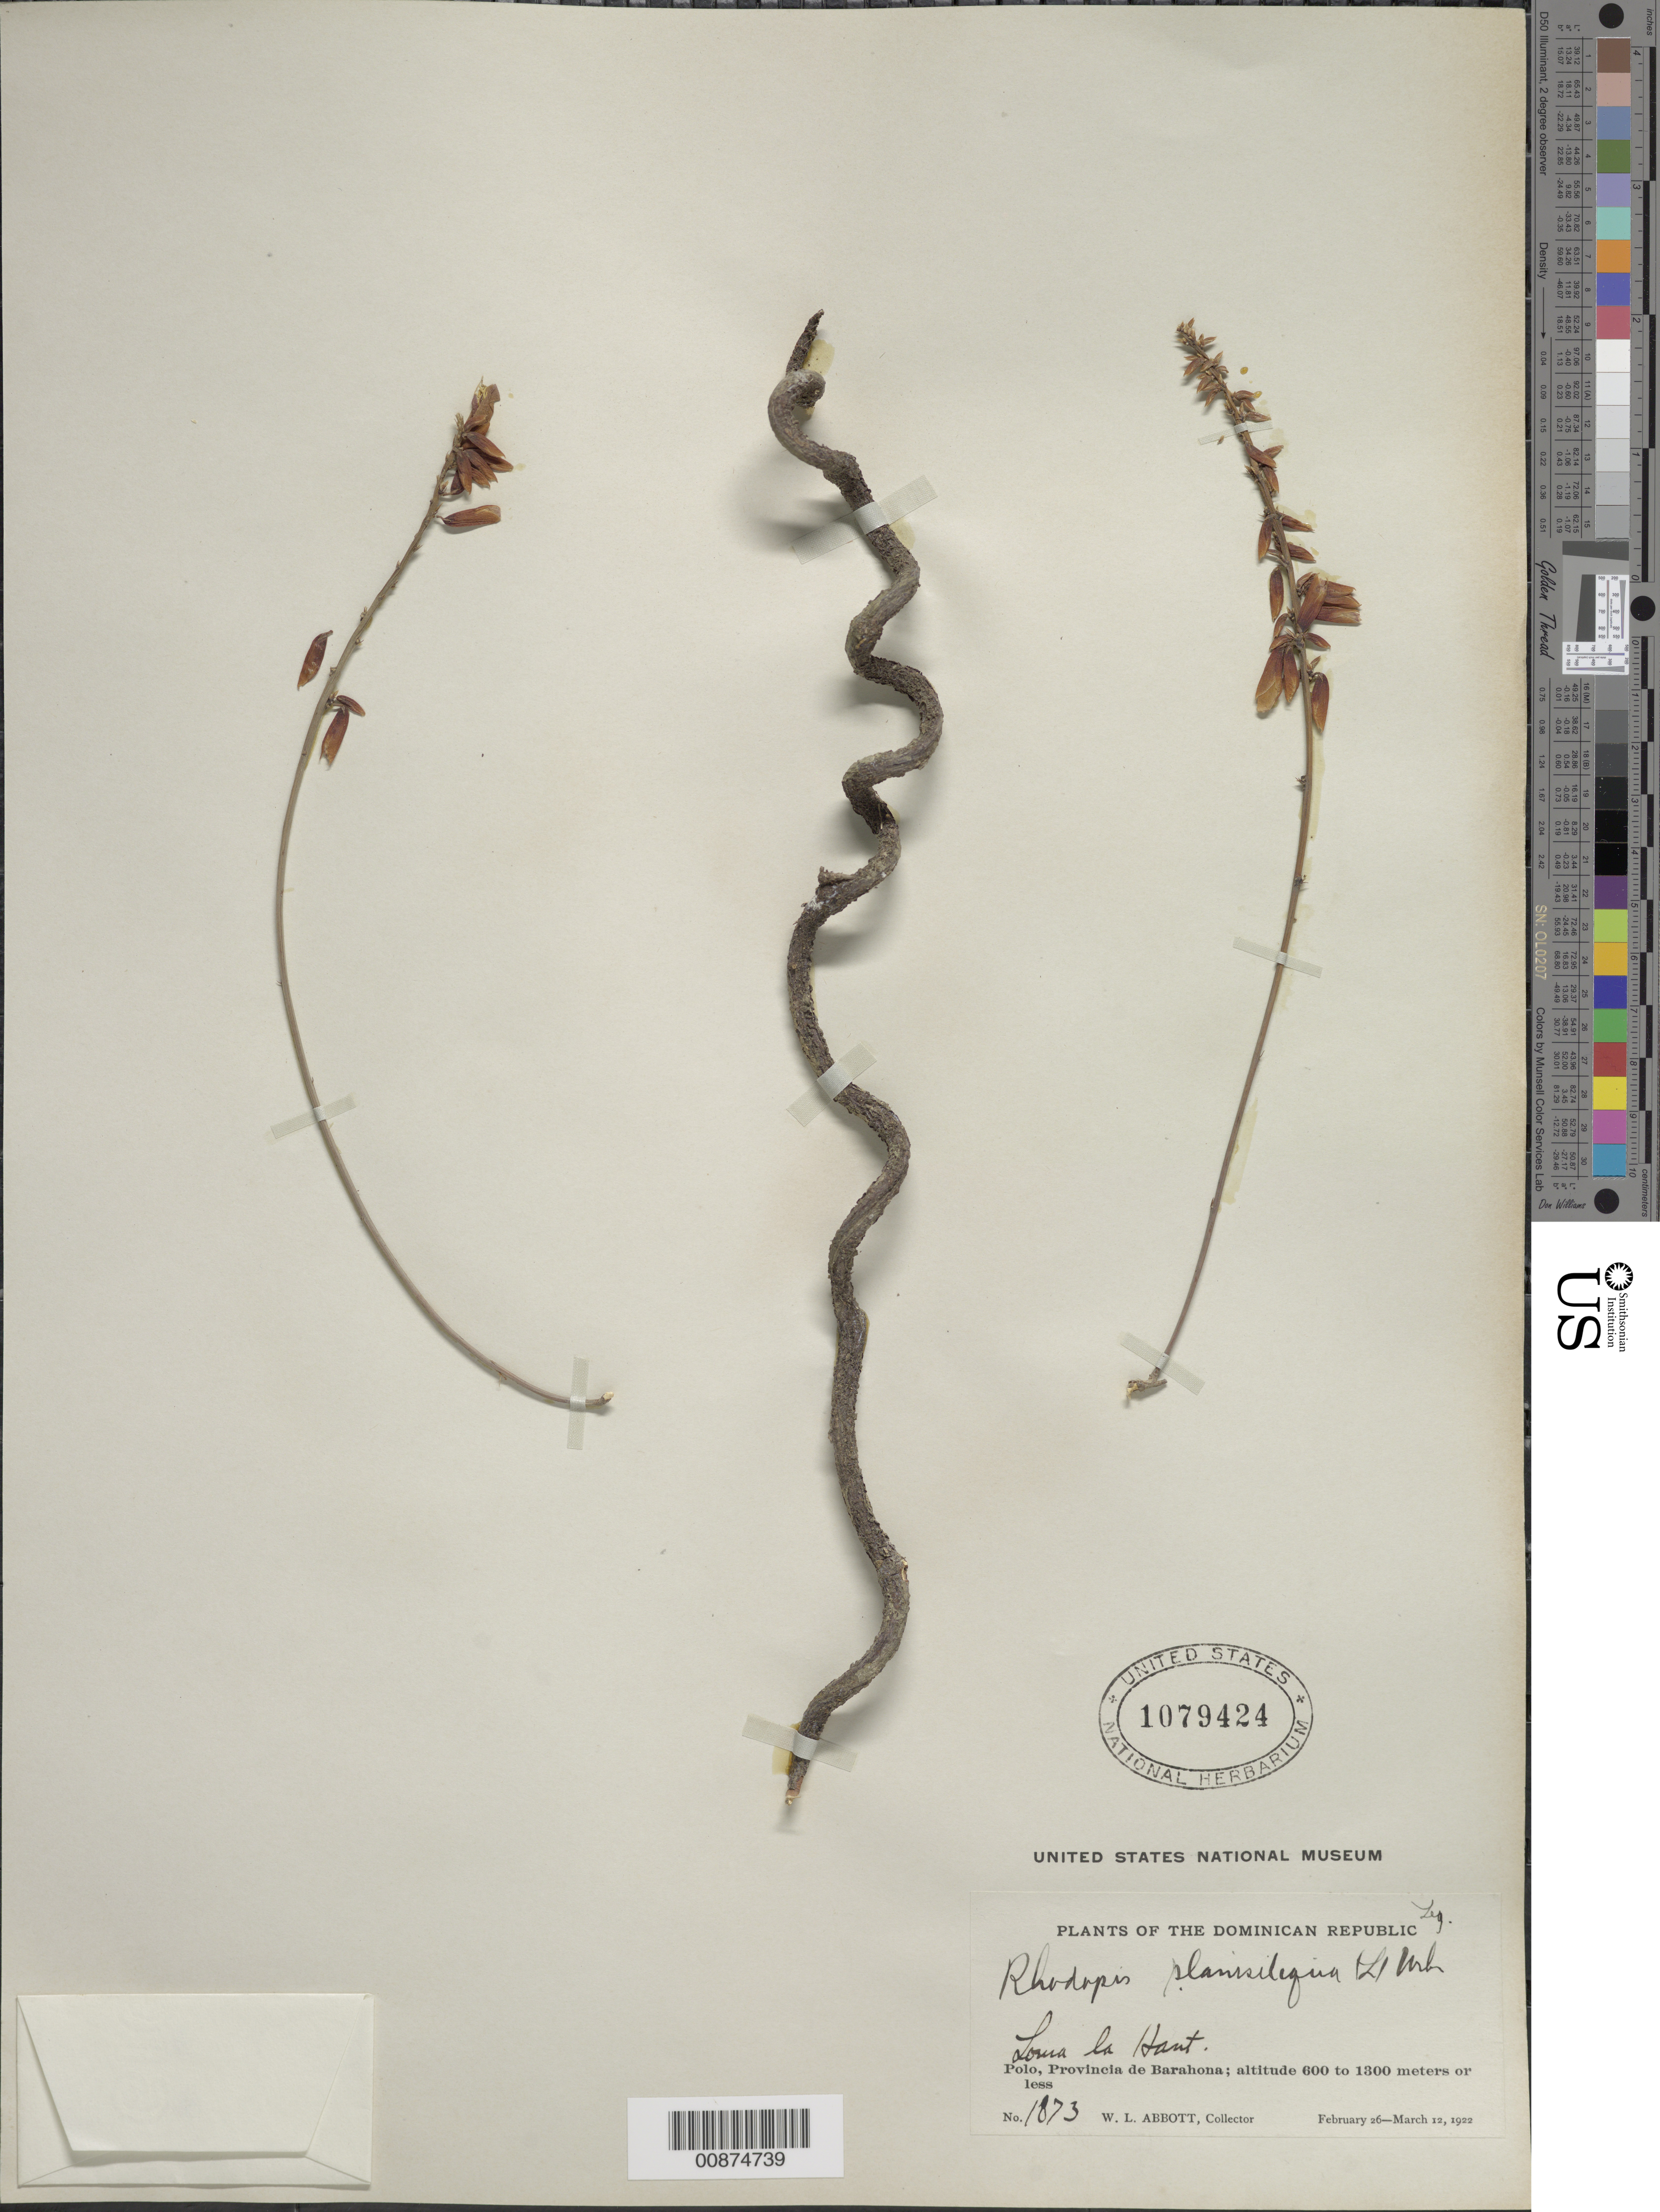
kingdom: Plantae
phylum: Tracheophyta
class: Magnoliopsida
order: Fabales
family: Fabaceae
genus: Rhodopis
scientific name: Rhodopis planisiliqua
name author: (L.) Urb.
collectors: W. L. Abbott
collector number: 1873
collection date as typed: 26 Feb 1922 to 12 Mar 1922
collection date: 1922-02-26/1922-03-12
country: Dominican Republic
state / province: Barahona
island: Hispaniola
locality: Loma la Haut. Polo.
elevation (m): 600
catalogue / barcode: US 1079424